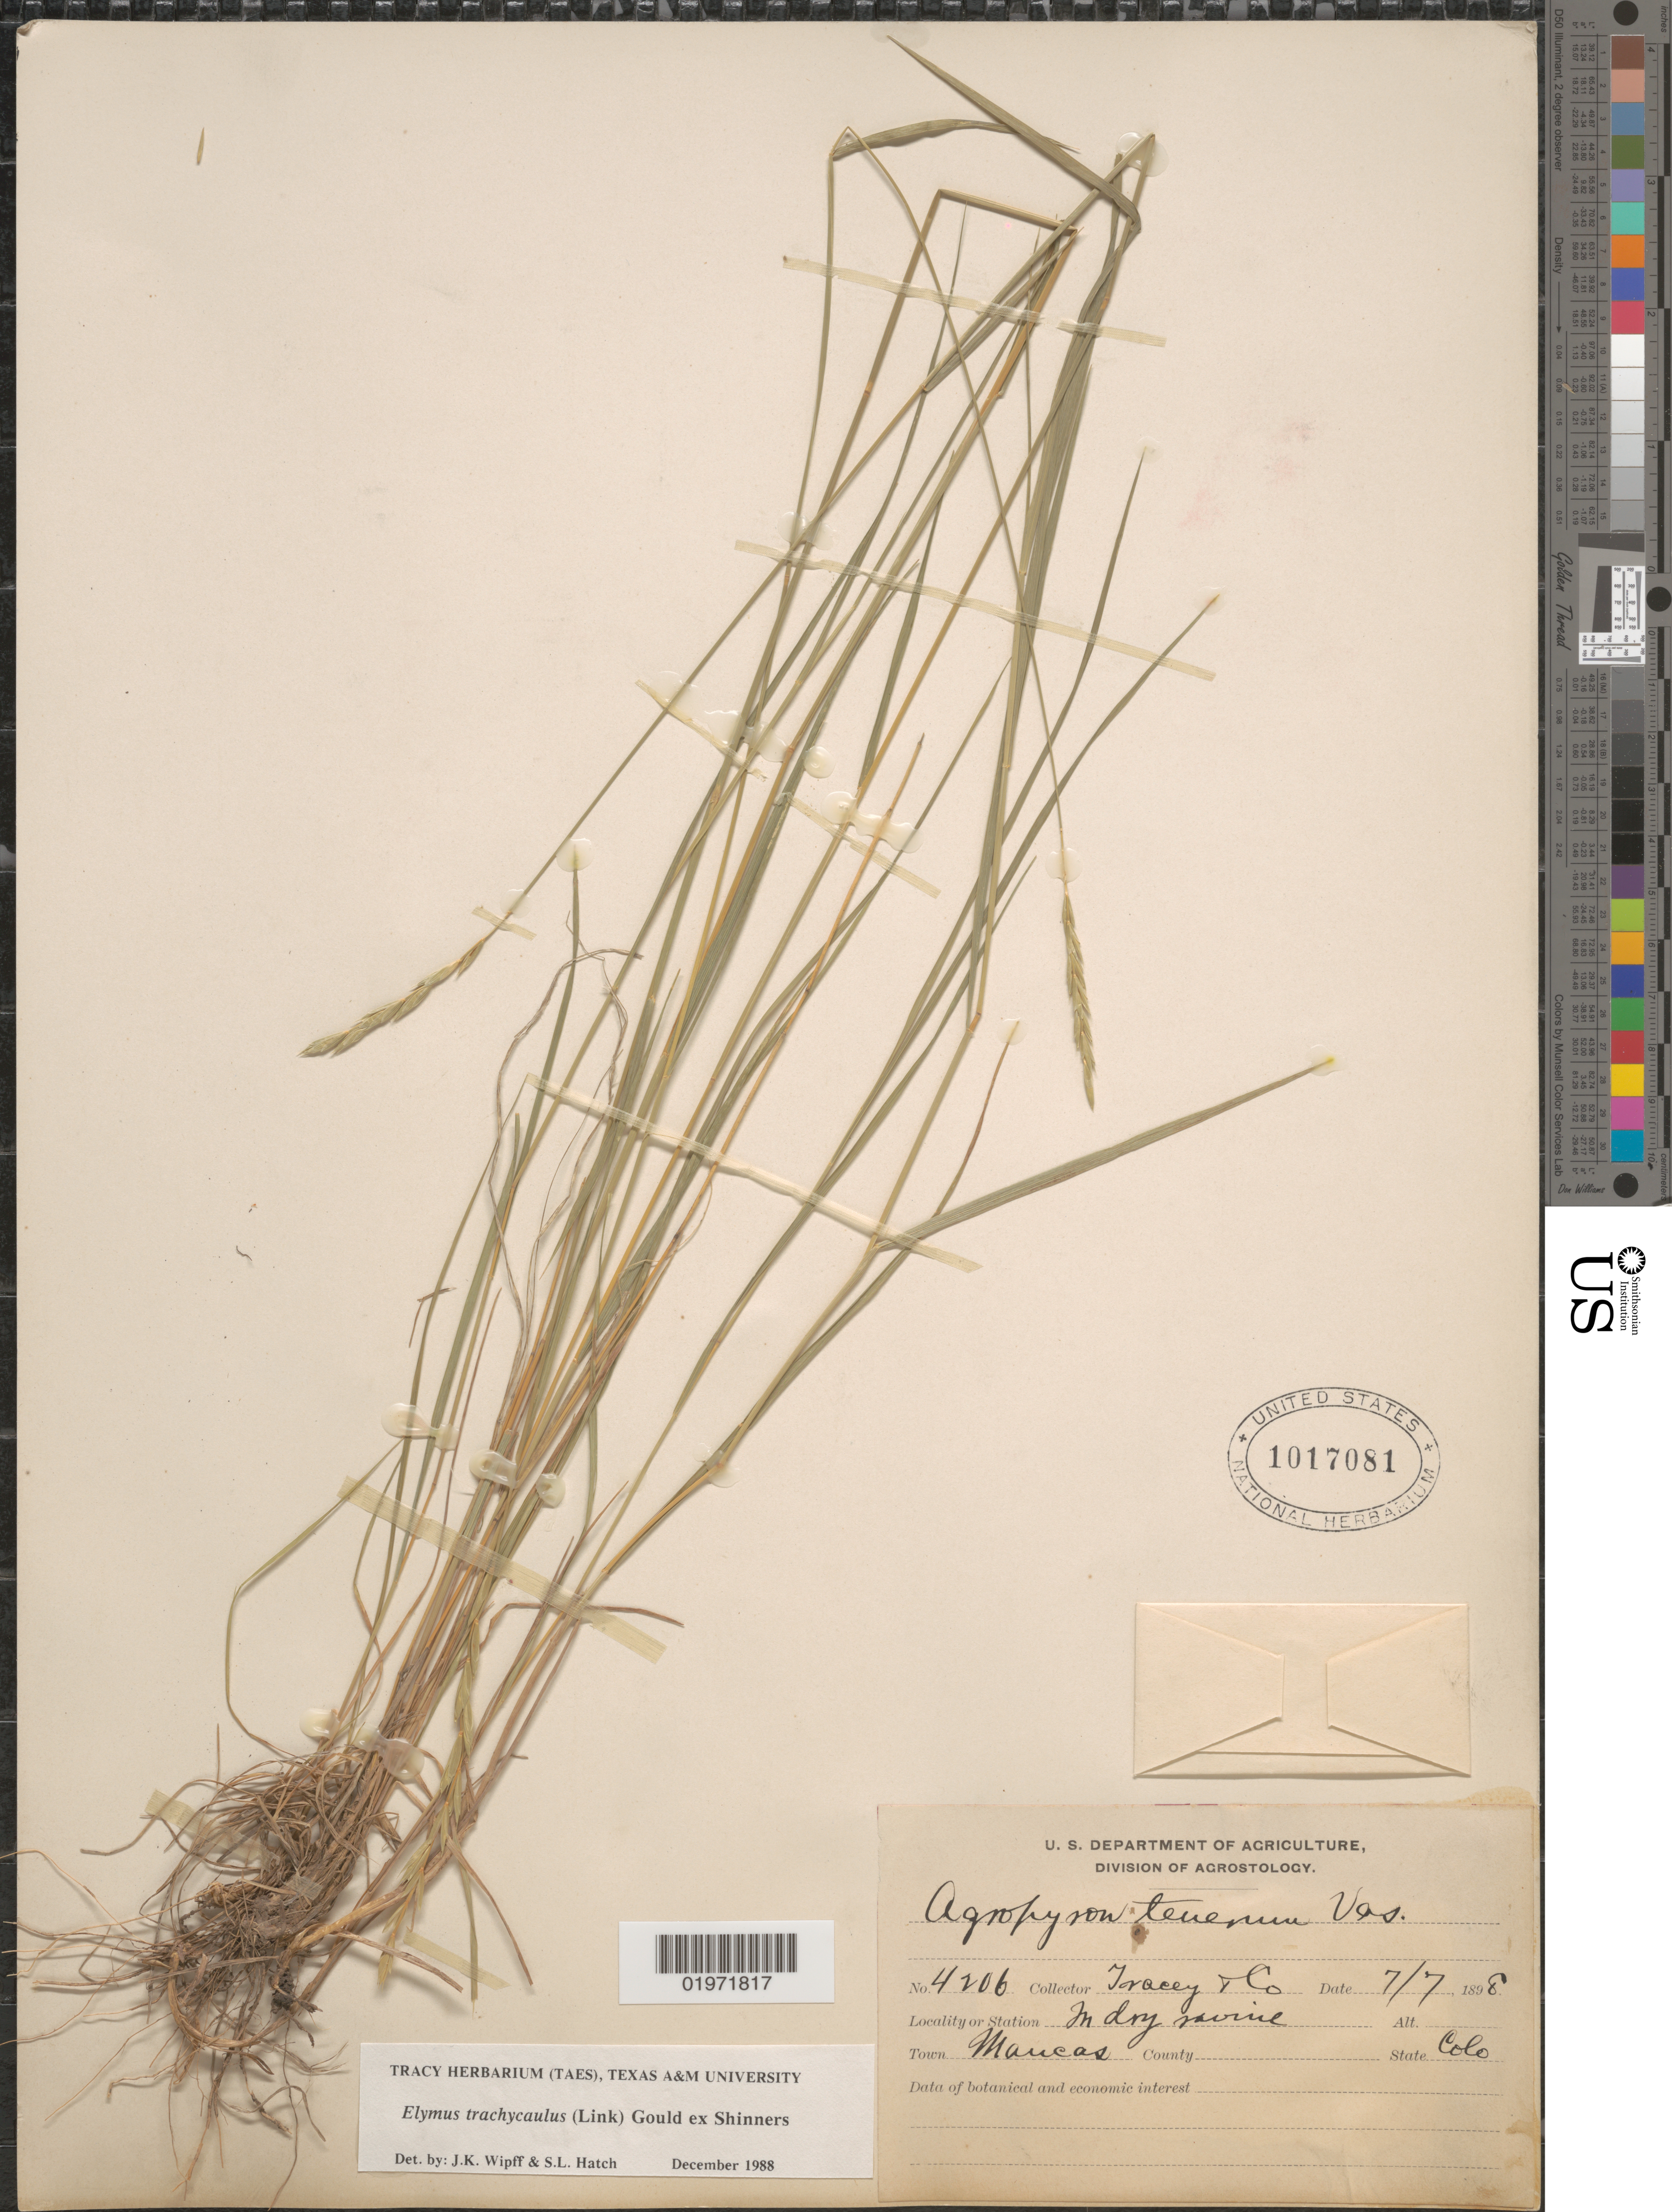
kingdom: Plantae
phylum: Tracheophyta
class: Liliopsida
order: Poales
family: Poaceae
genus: Elymus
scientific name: Elymus trachycaulus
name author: (Link) Gould ex Shinners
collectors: Tracey & et al.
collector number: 4206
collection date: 1898-07-07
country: United States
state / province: Colorado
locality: In dry ravine. Town Mancos.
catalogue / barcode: US 1017081